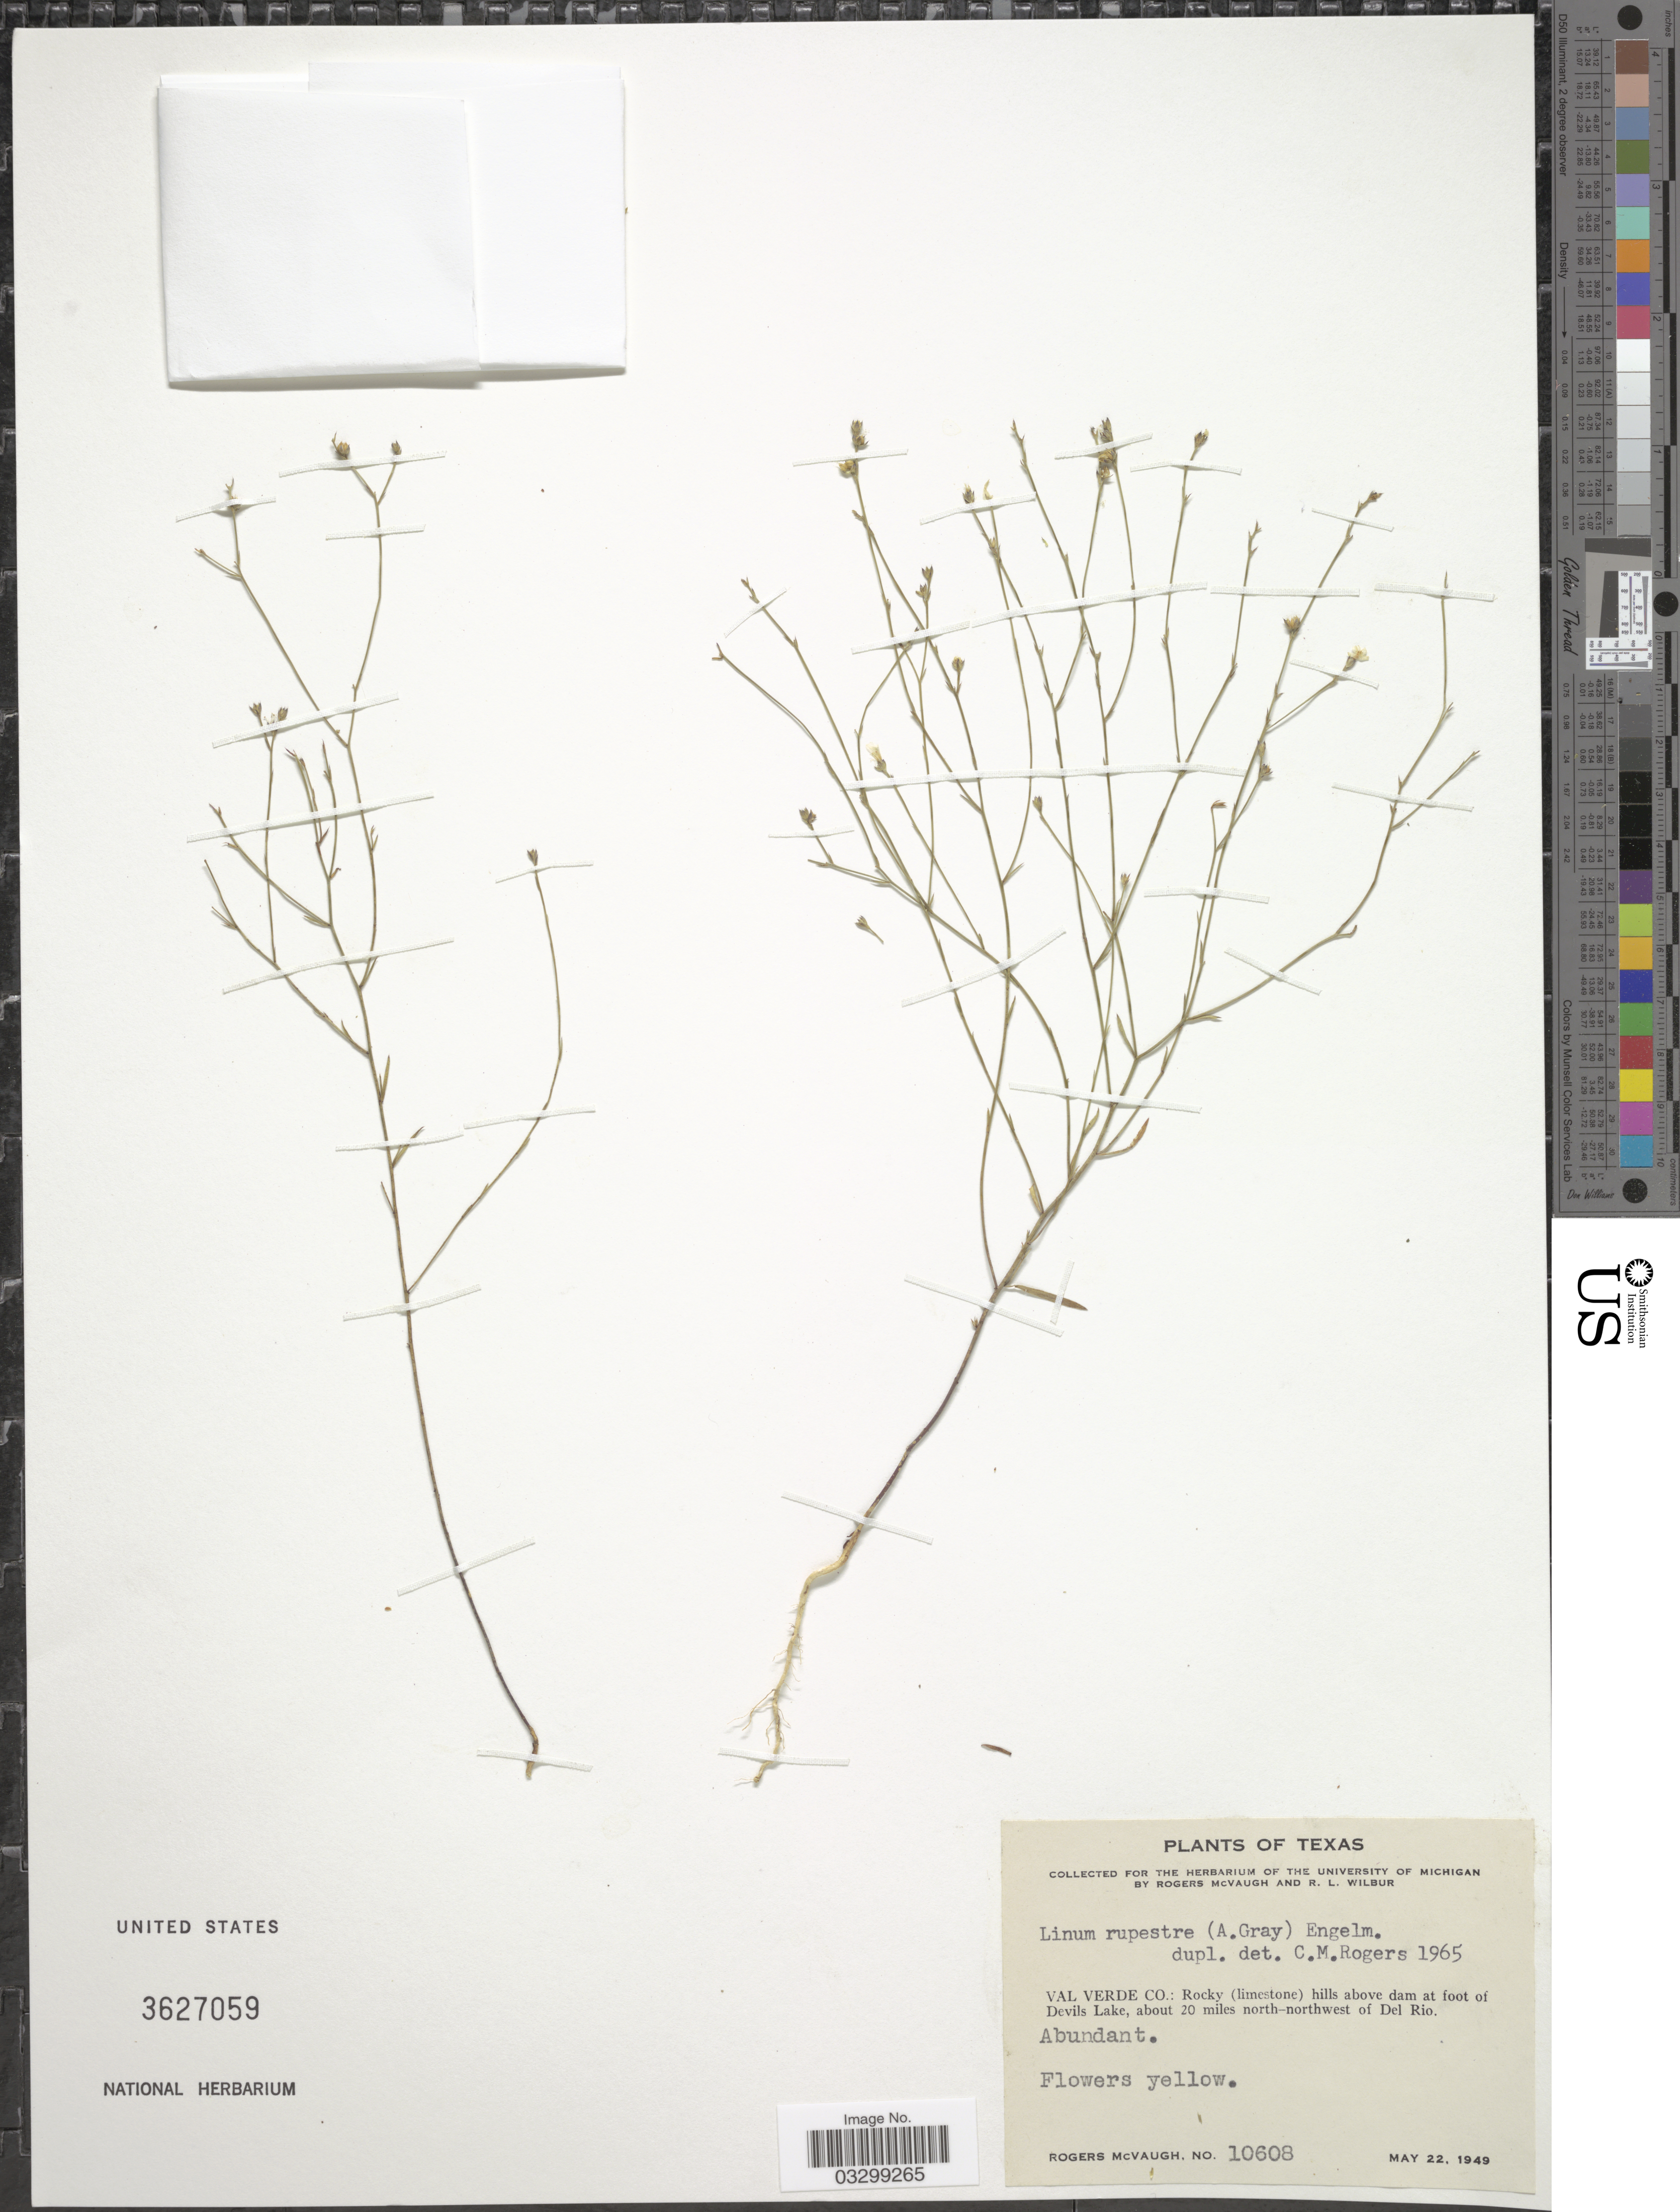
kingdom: Plantae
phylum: Tracheophyta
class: Magnoliopsida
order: Malpighiales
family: Linaceae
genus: Linum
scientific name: Linum rupestre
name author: Engelm.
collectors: R. McVaugh & R. L. Wilbur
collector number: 10608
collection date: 1949-05-22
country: United States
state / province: Texas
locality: Val Verde Co.: Roxky (limestone) hills above dam at foot of Devils Lake, about 20 miles north-northwest of Del Rio.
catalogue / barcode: US 3627059